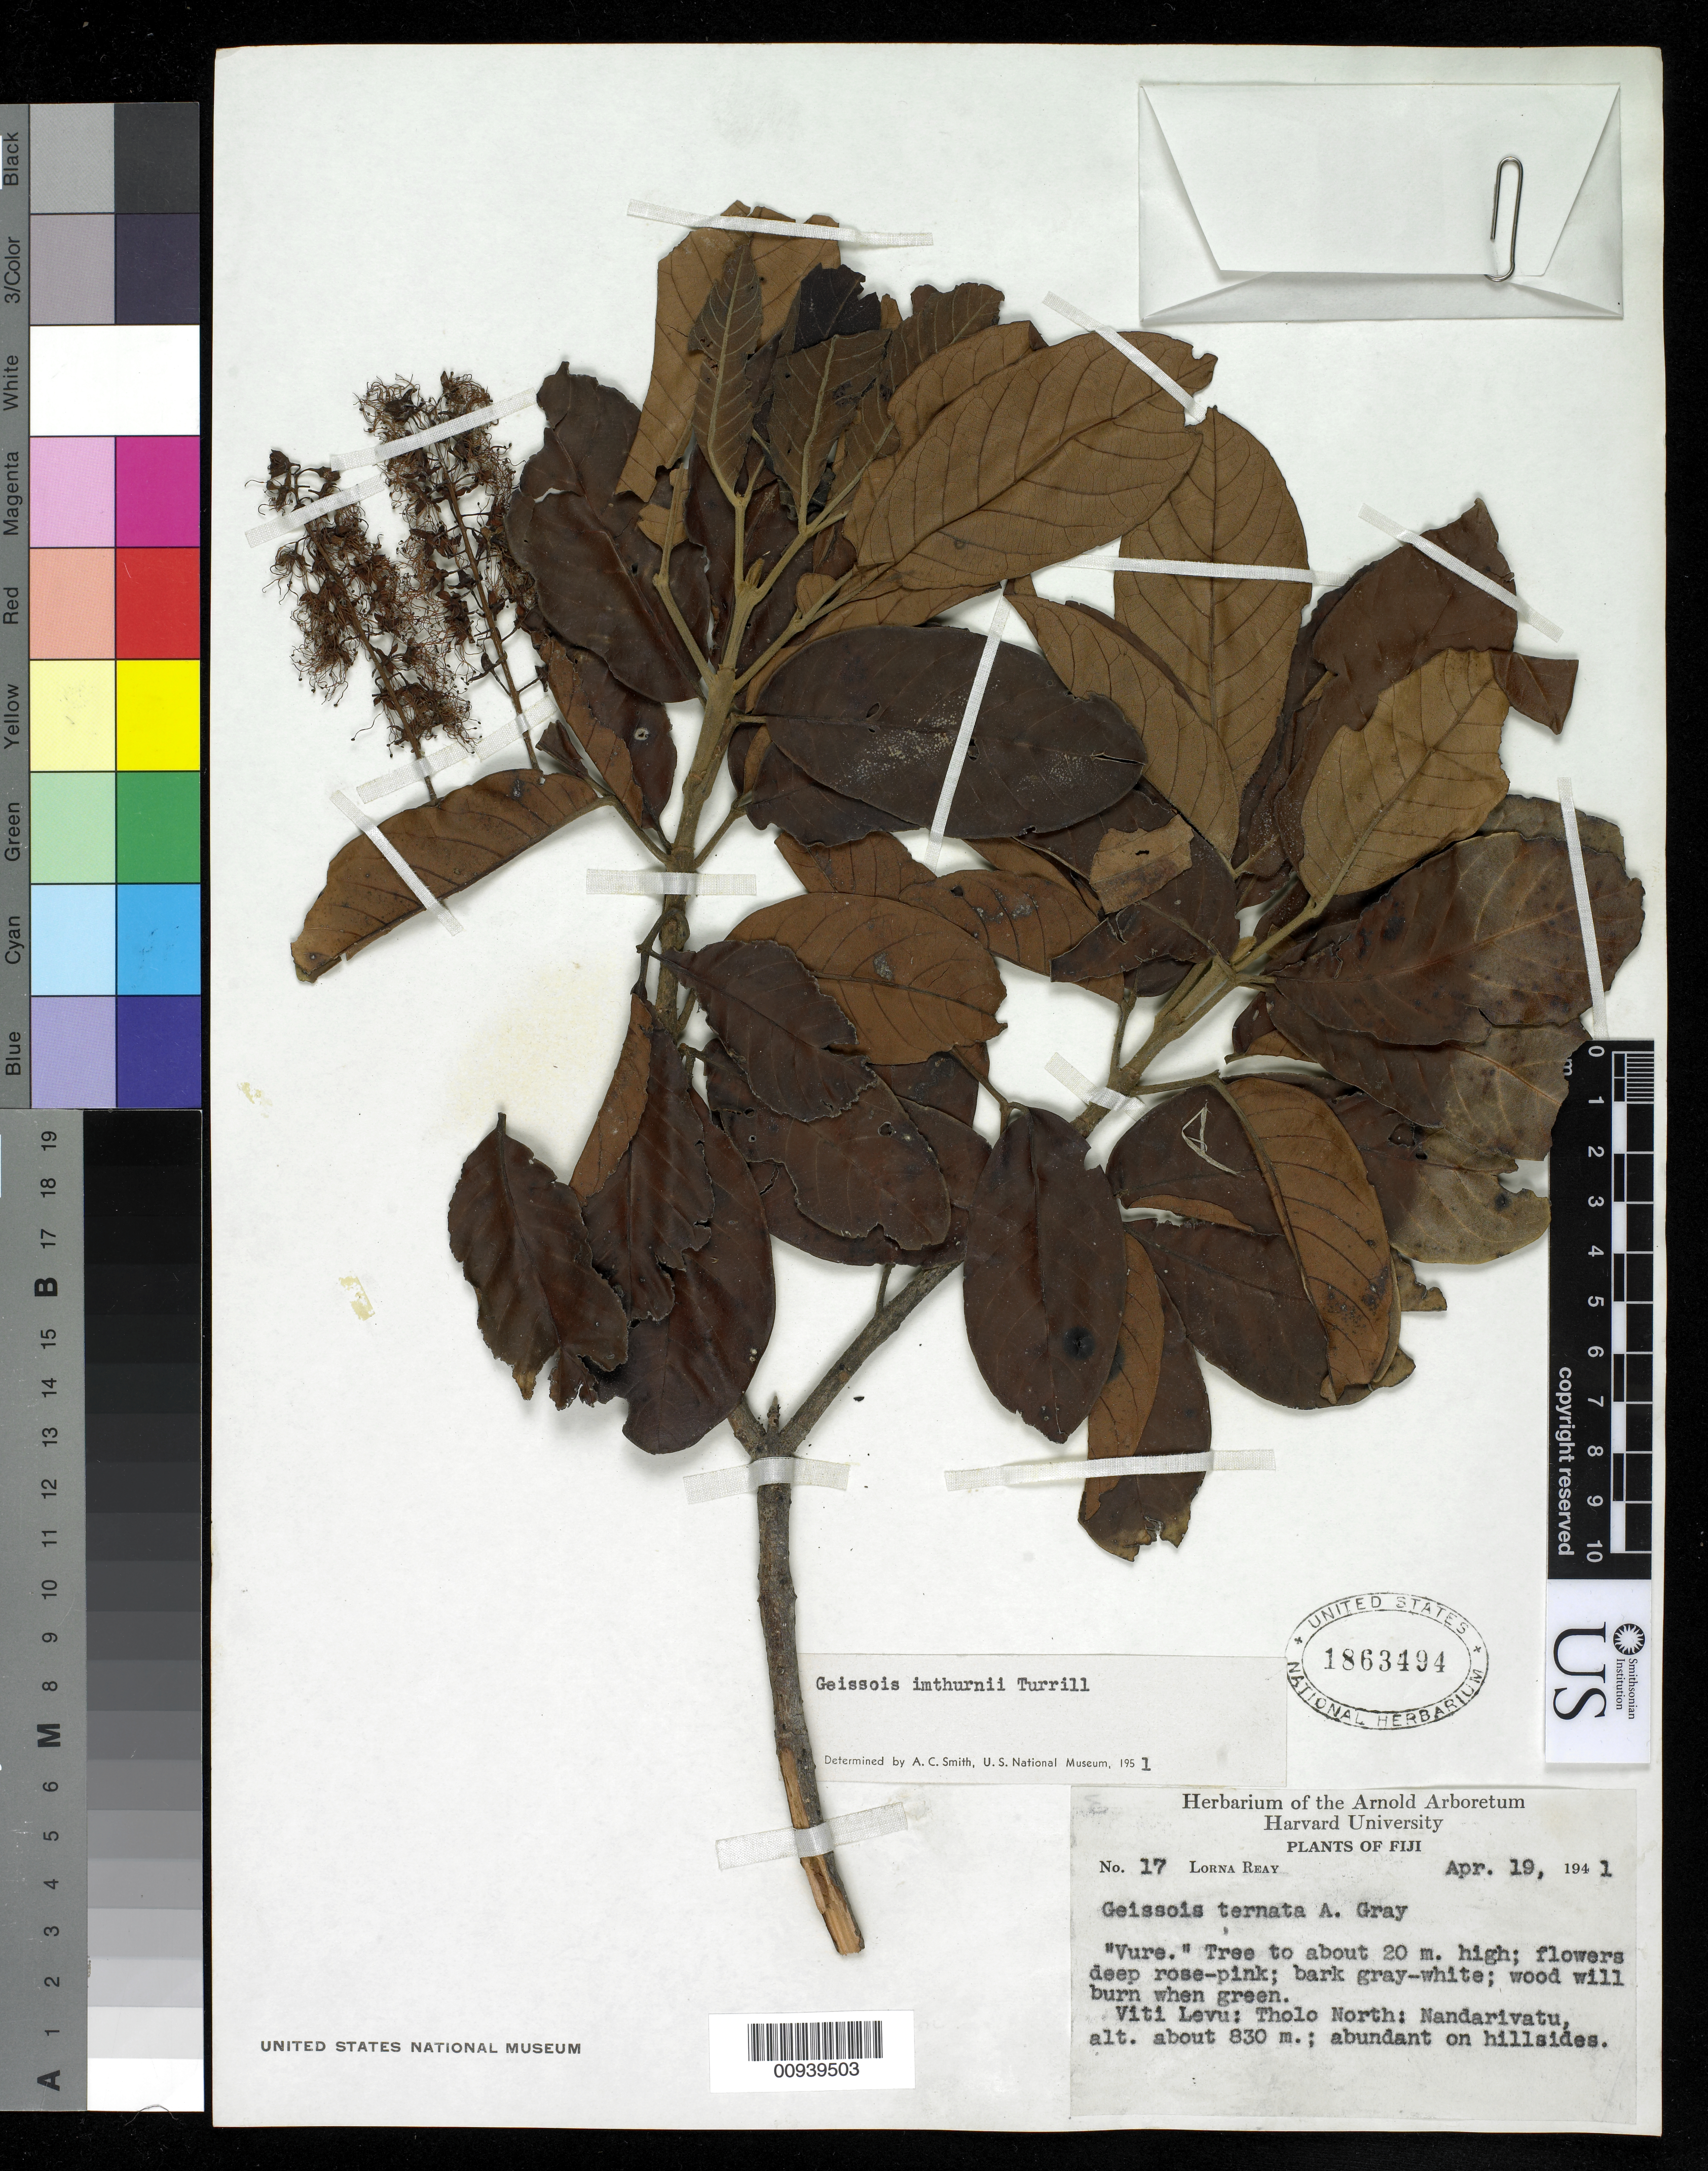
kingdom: Plantae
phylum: Tracheophyta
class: Magnoliopsida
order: Oxalidales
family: Cunoniaceae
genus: Geissois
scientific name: Geissois imthurnii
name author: Turrill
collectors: L. Reay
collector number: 17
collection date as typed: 19 Apr 1941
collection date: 1941-04-19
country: Fiji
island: Viti Levu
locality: Tholo North: Nandarivatu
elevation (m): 830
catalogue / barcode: US 1863494